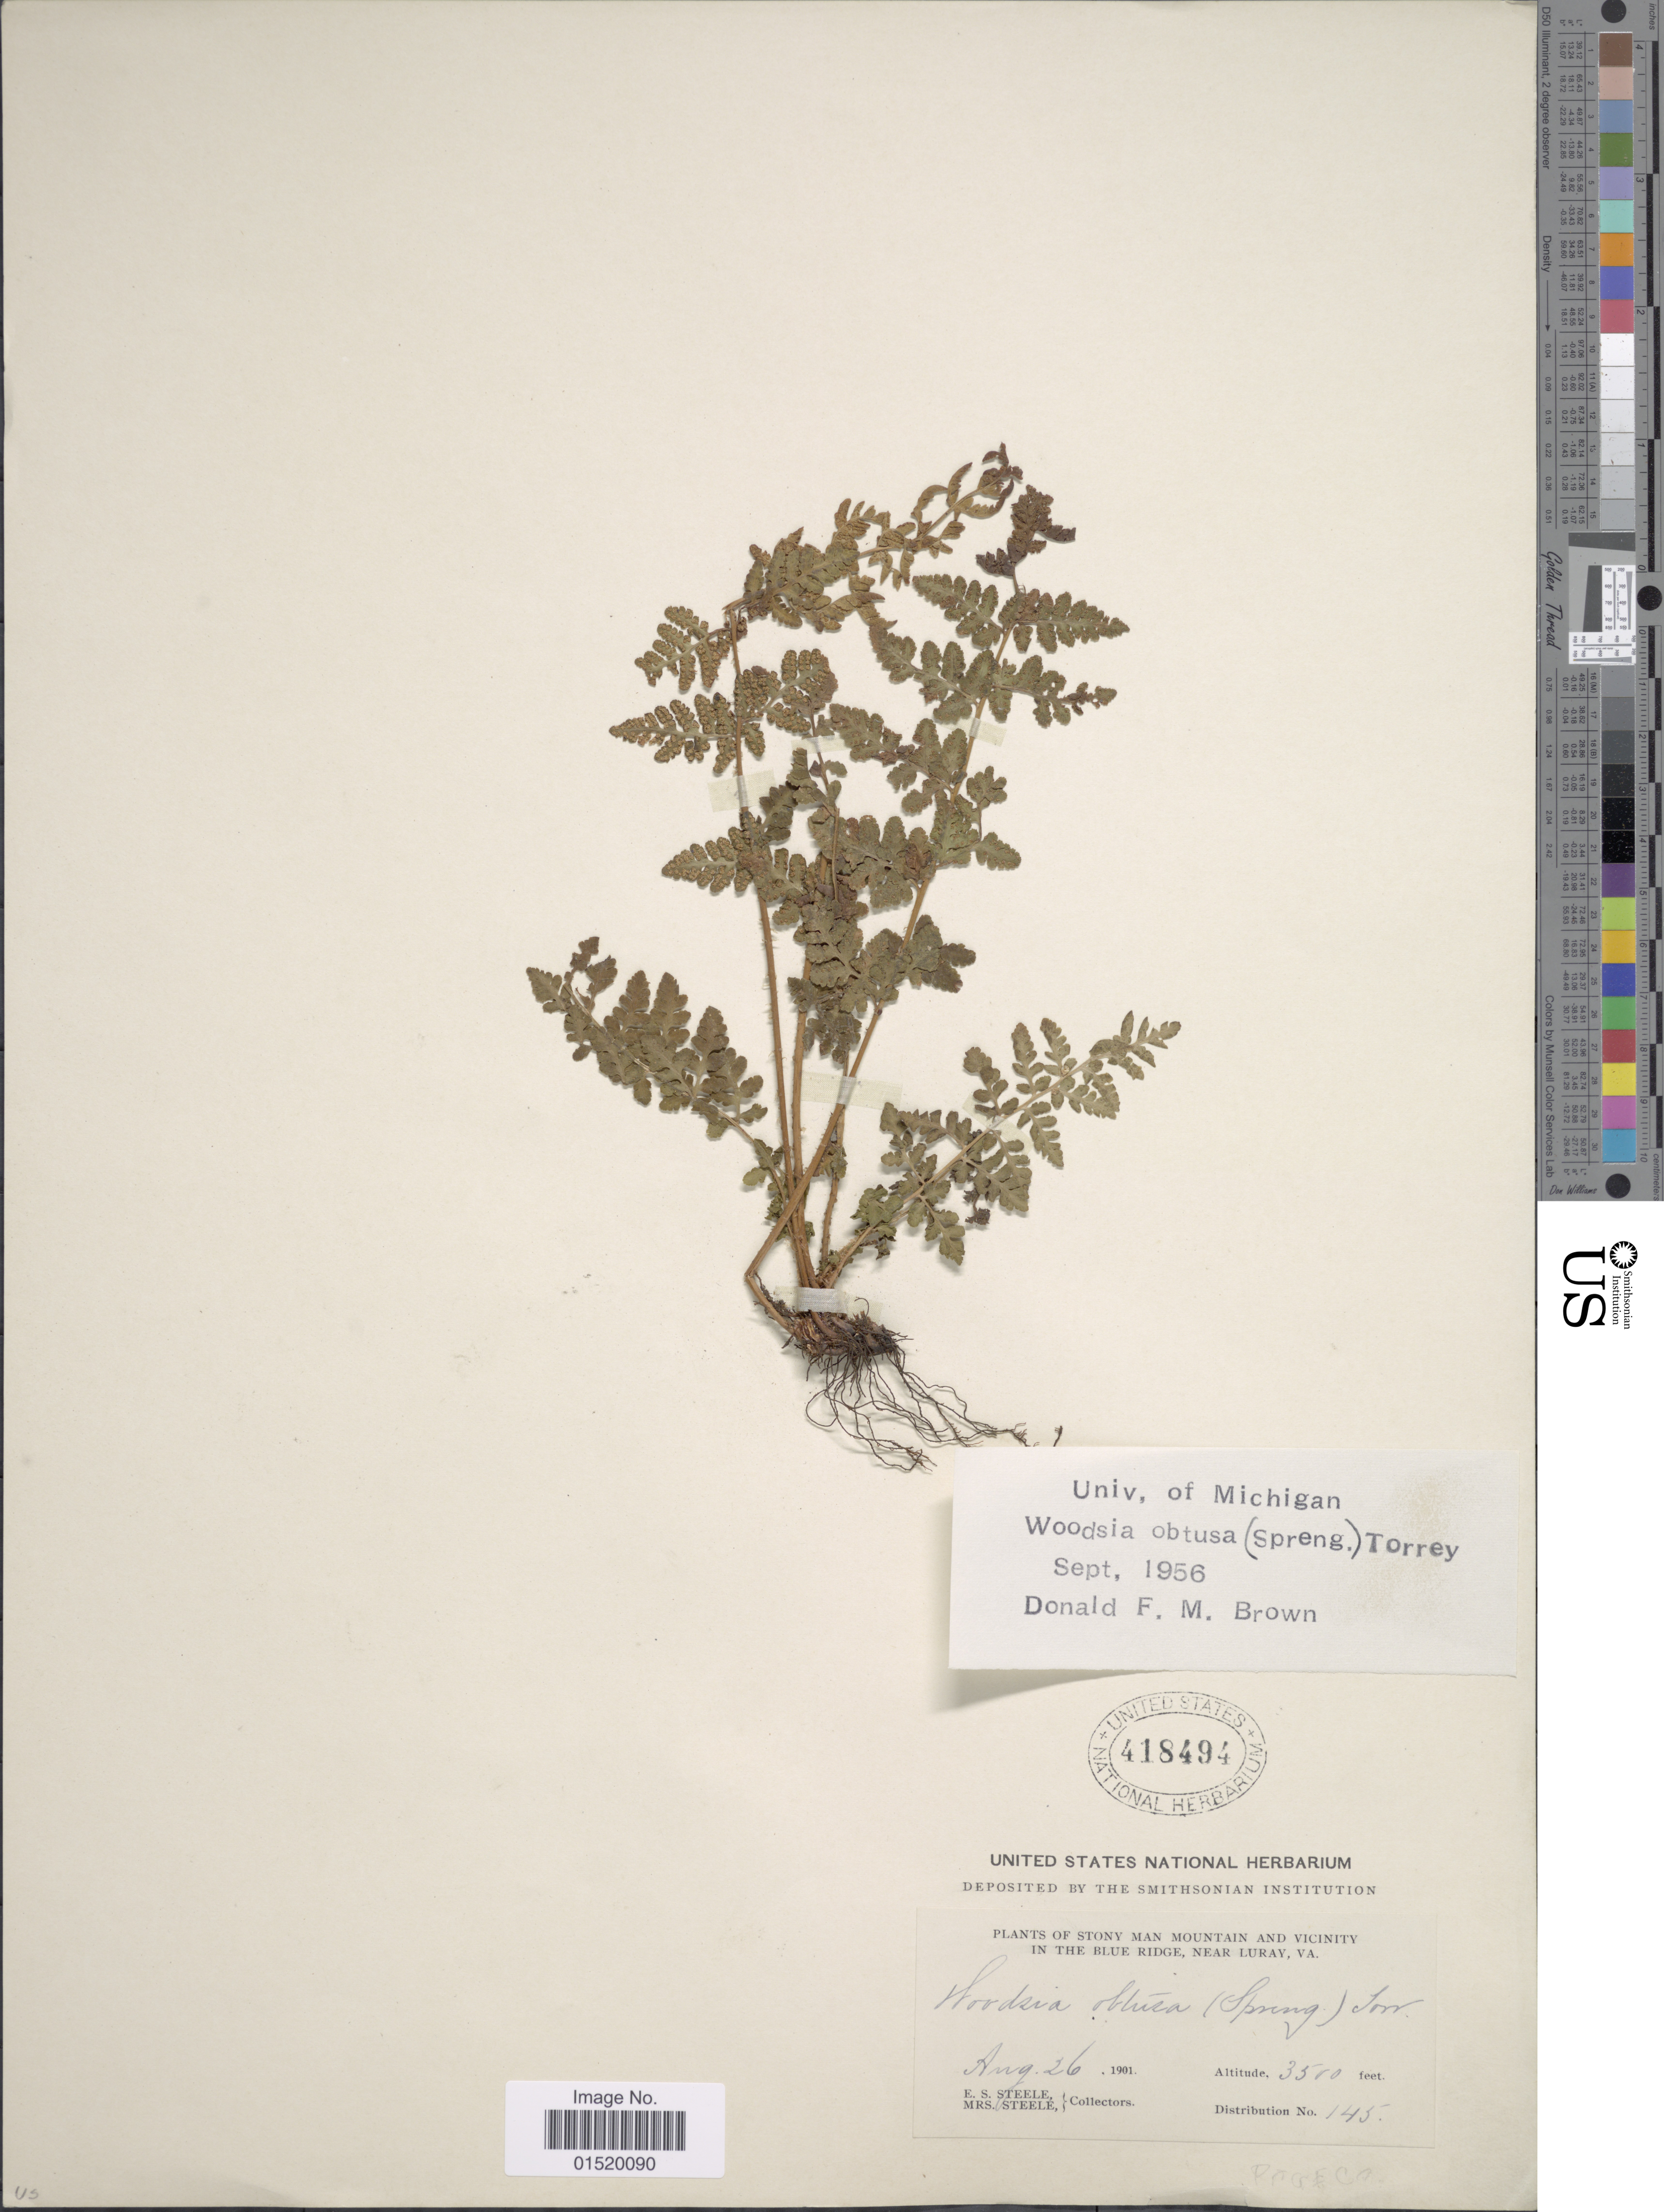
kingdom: Plantae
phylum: Tracheophyta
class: Polypodiopsida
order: Polypodiales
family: Woodsiaceae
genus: Woodsia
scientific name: Woodsia obtusa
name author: (Spreng.) Torr.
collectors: E. Steele & Mrs. E. S. Steele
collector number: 145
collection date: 1901-08-26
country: United States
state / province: Virginia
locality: Stony Man Mountains and vicinity in the Blue Ridge, near Luray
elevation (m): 1067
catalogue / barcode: US 418494